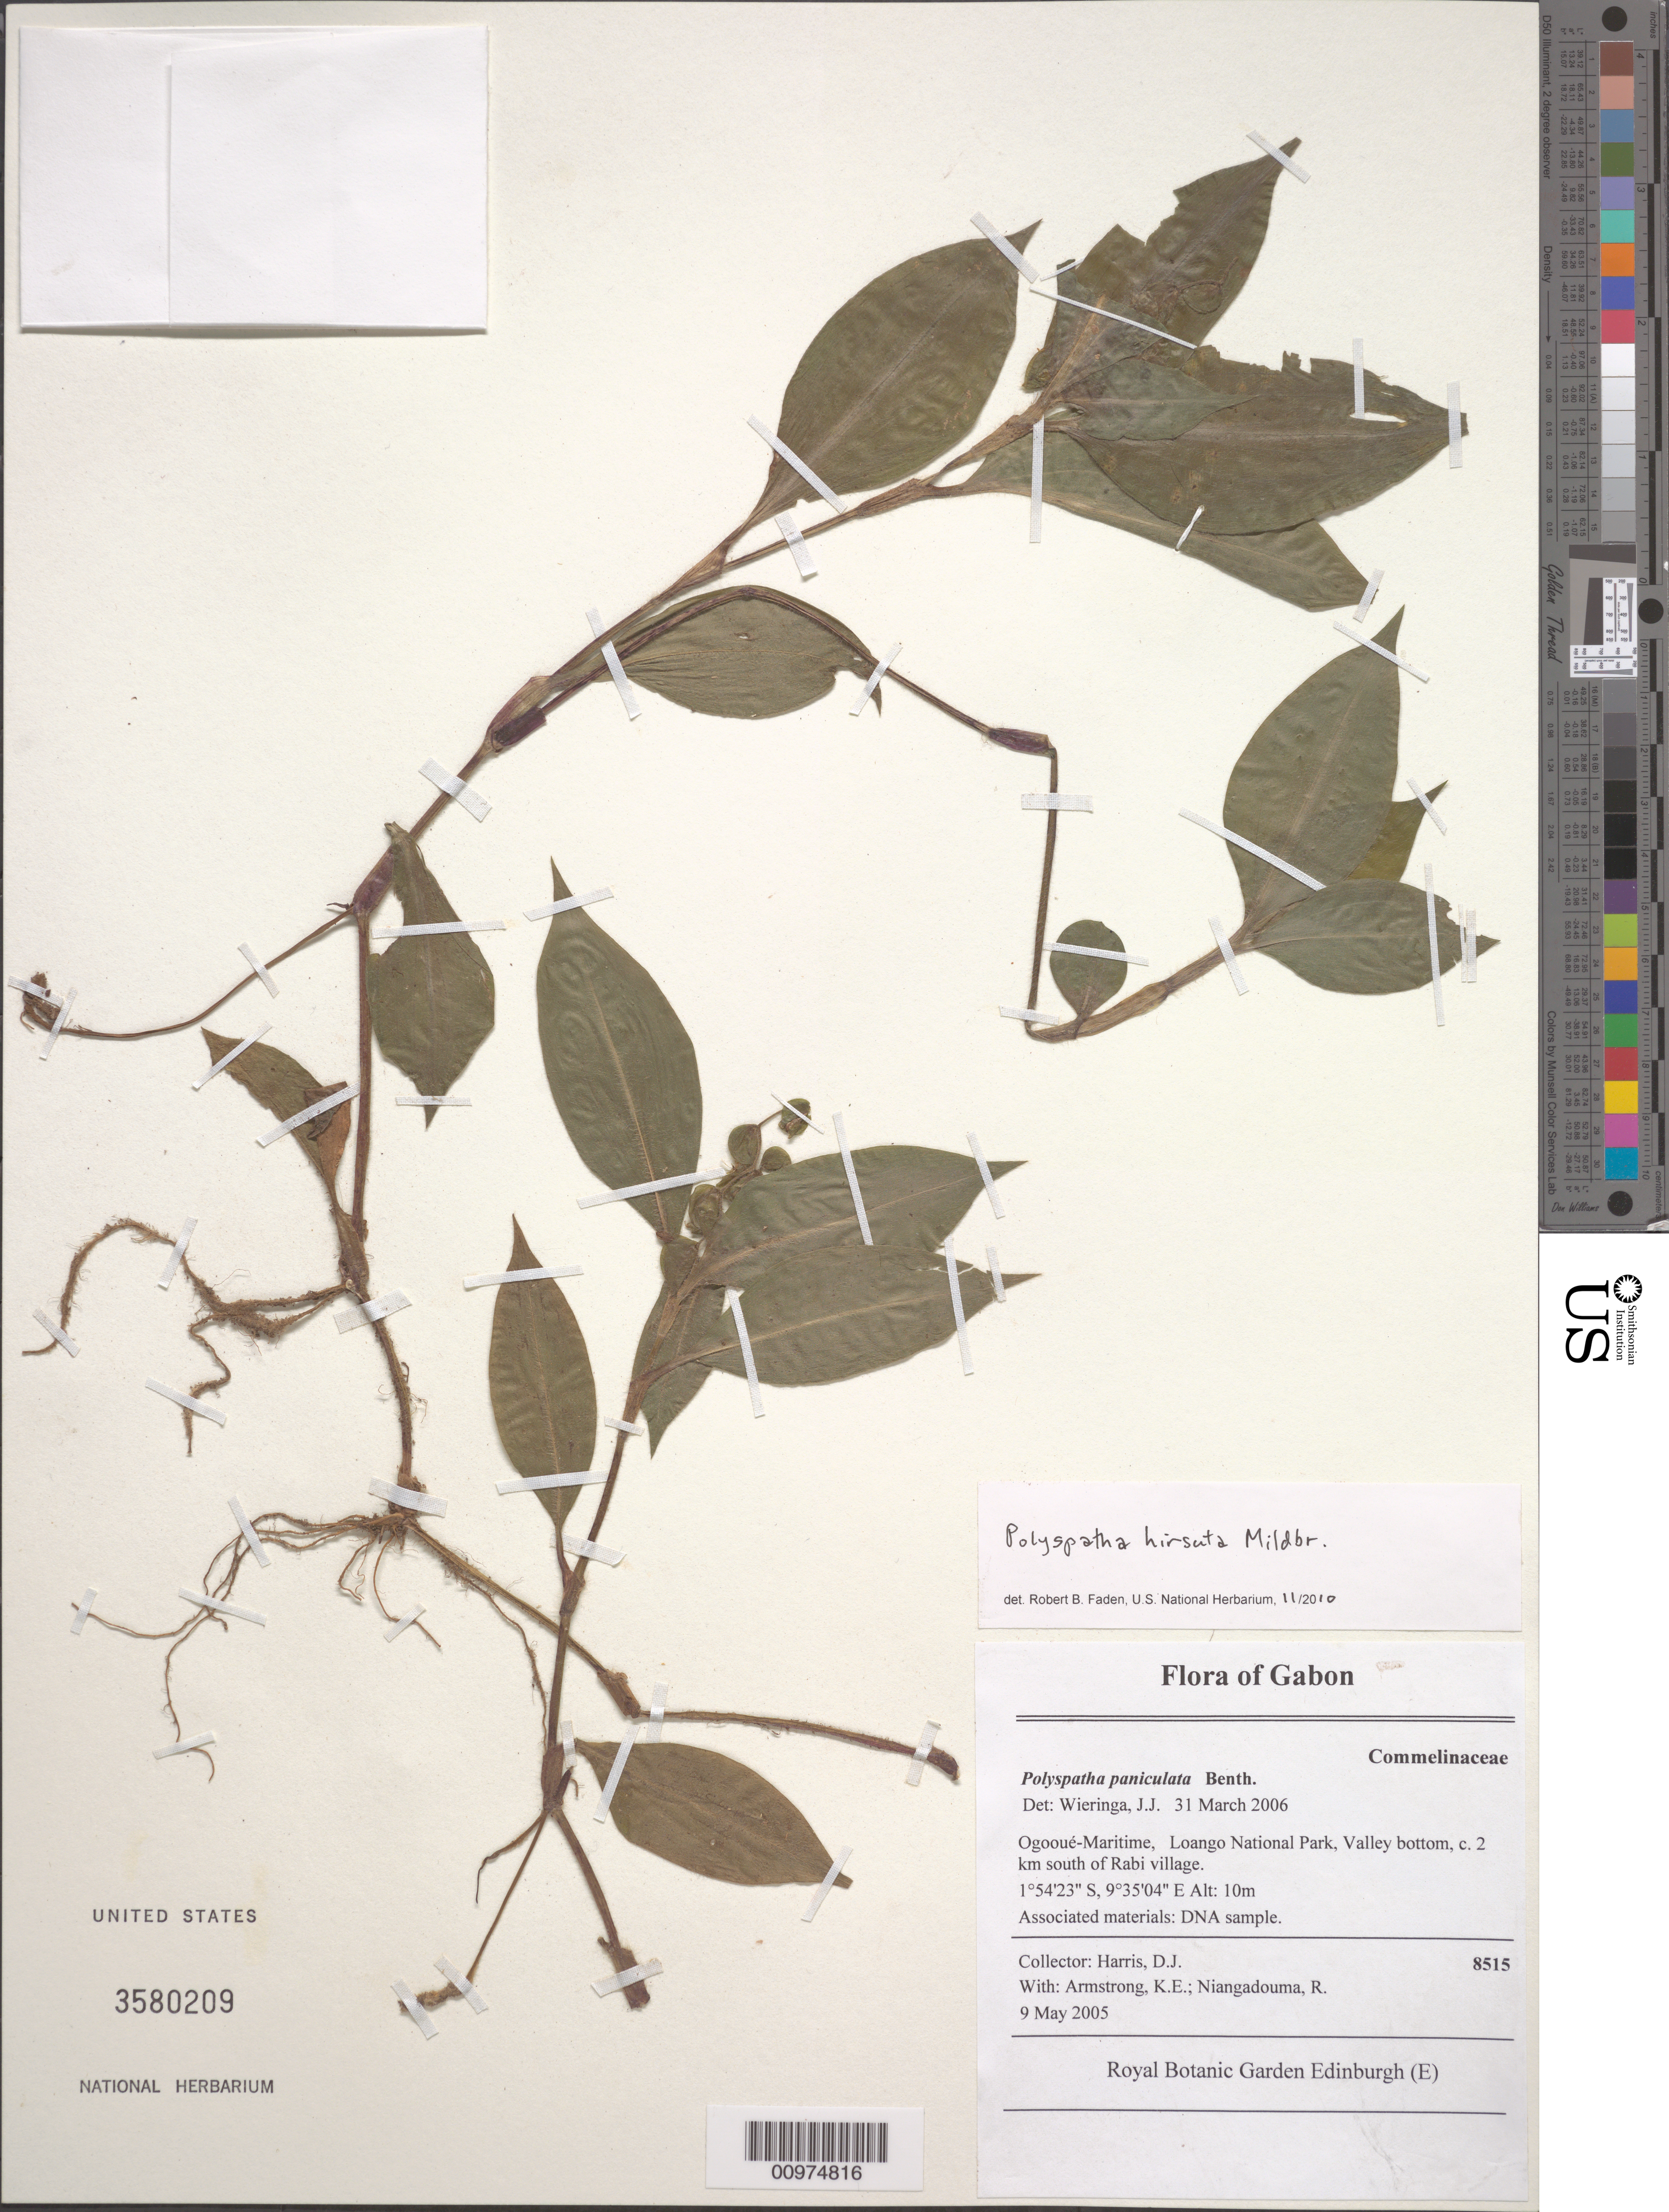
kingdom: Plantae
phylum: Tracheophyta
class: Liliopsida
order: Commelinales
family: Commelinaceae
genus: Polyspatha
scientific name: Polyspatha hirsuta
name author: Mildbr.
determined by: Faden, Robert B., (US), Smithsonian Institution - National Museum of Natural History (UNITED STATES)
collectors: D. J. Harris et al.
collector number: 8515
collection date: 2005-05-09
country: Gabon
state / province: Ogooué-Maritime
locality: Loango National Park, Valley bottom, c.2 km south of Rabi village.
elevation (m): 10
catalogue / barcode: US 3580209